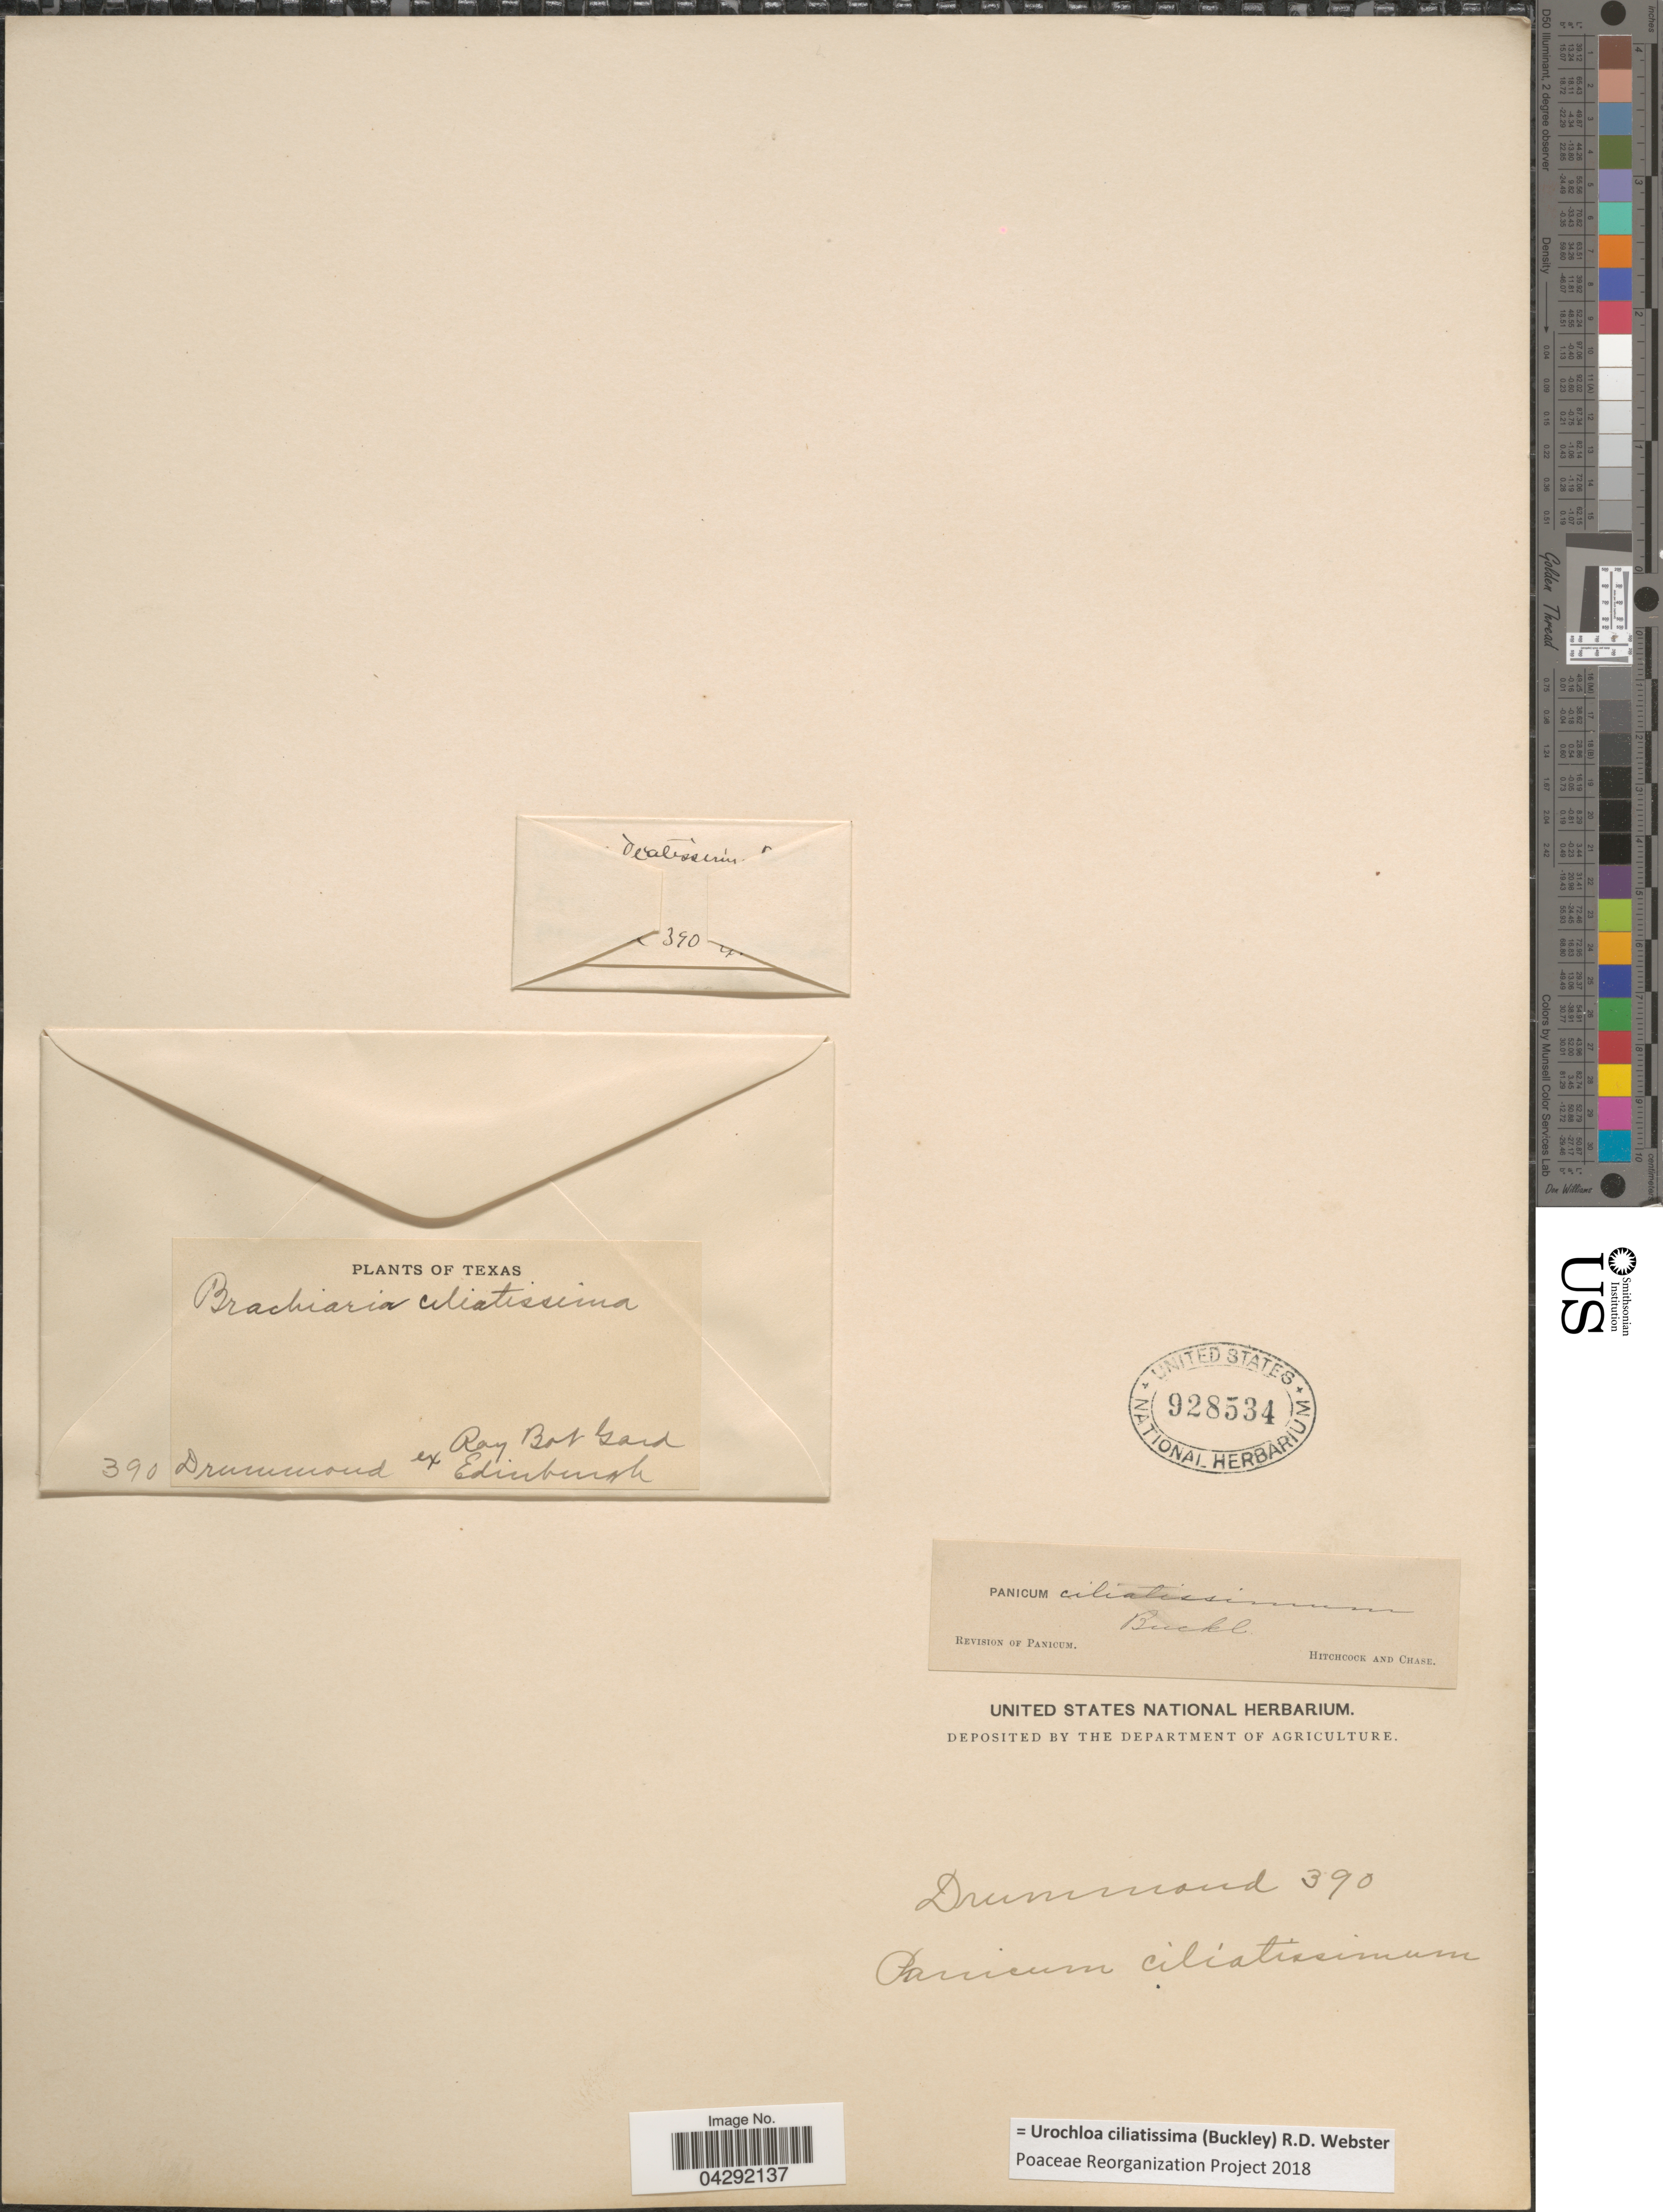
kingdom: Plantae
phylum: Tracheophyta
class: Liliopsida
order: Poales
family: Poaceae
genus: Urochloa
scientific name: Urochloa ciliatissima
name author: (Buckley) R.D. Webster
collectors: -. Drummond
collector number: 390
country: United States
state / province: Texas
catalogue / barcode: US 928534